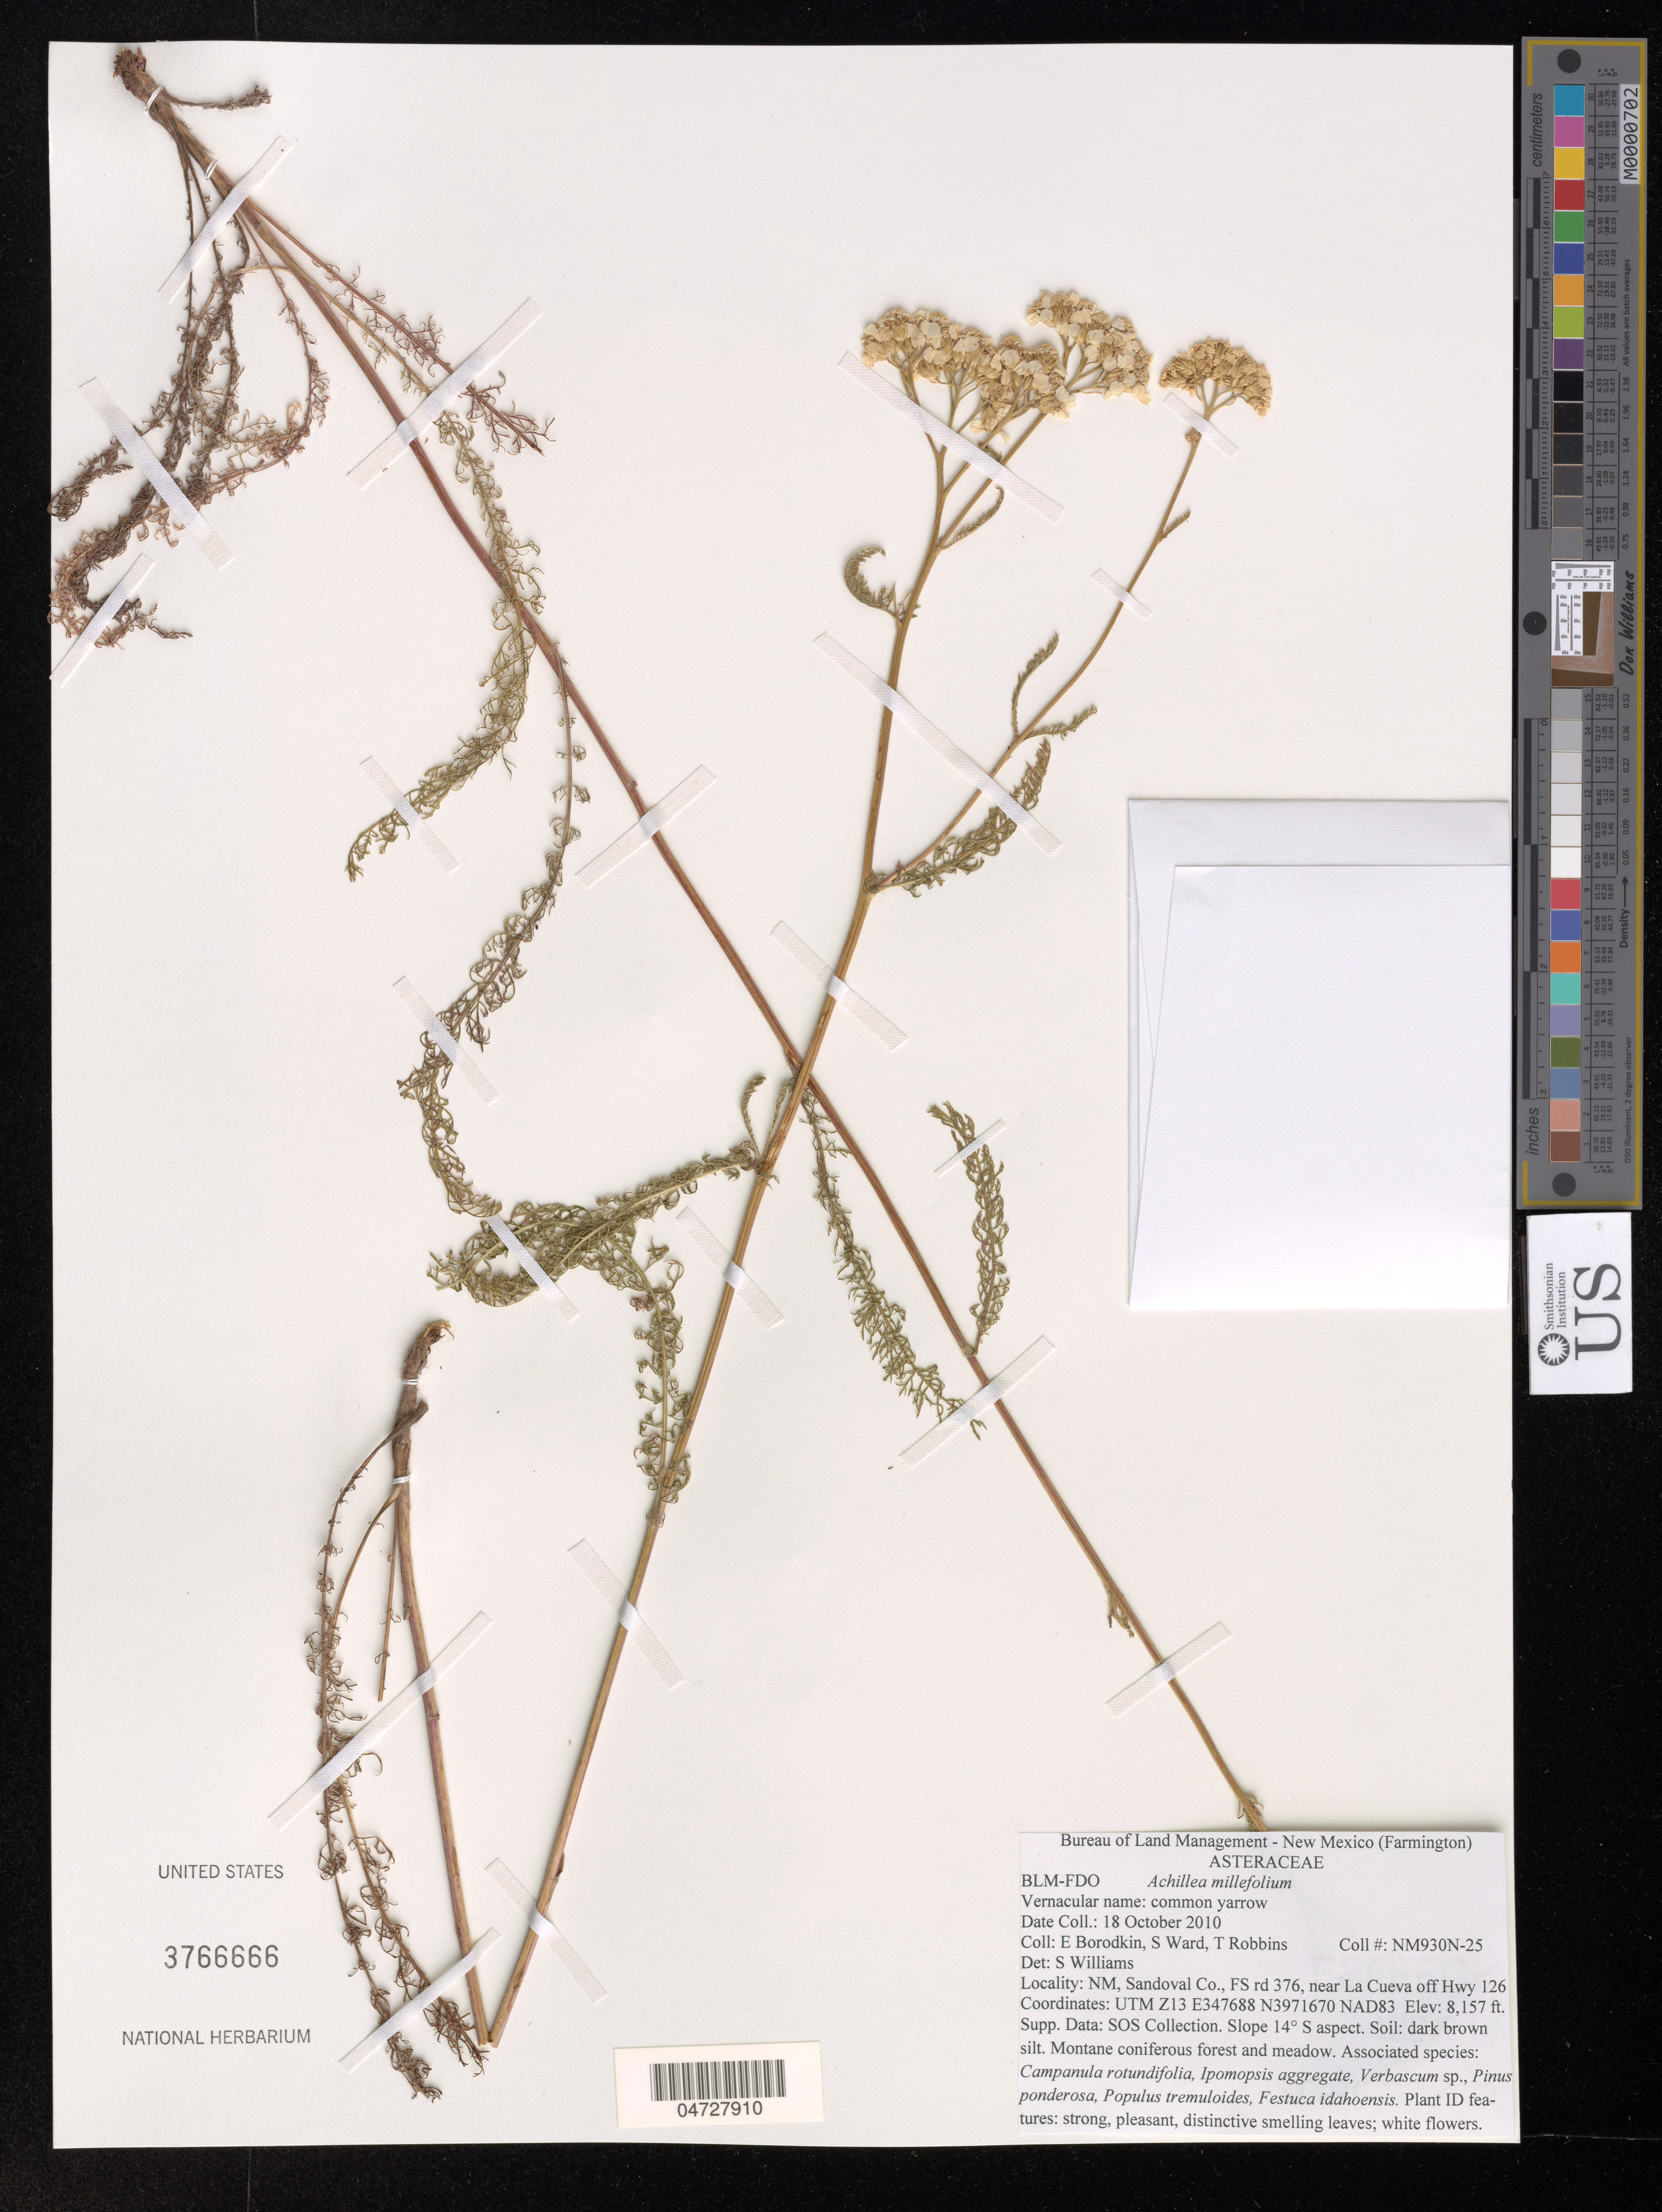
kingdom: Plantae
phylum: Tracheophyta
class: Magnoliopsida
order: Asterales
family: Asteraceae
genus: Achillea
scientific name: Achillea millefolium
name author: L.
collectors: E. Borodkin, S. Ward & T. Robbins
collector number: NM930N-25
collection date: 2010-10-18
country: United States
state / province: New Mexico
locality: Sandoval Co. FS rd 376, near La Cueva off Hwy 126. UTM Z13 E347688 N3971670 NAD83.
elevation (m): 2486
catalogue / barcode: US 3766666